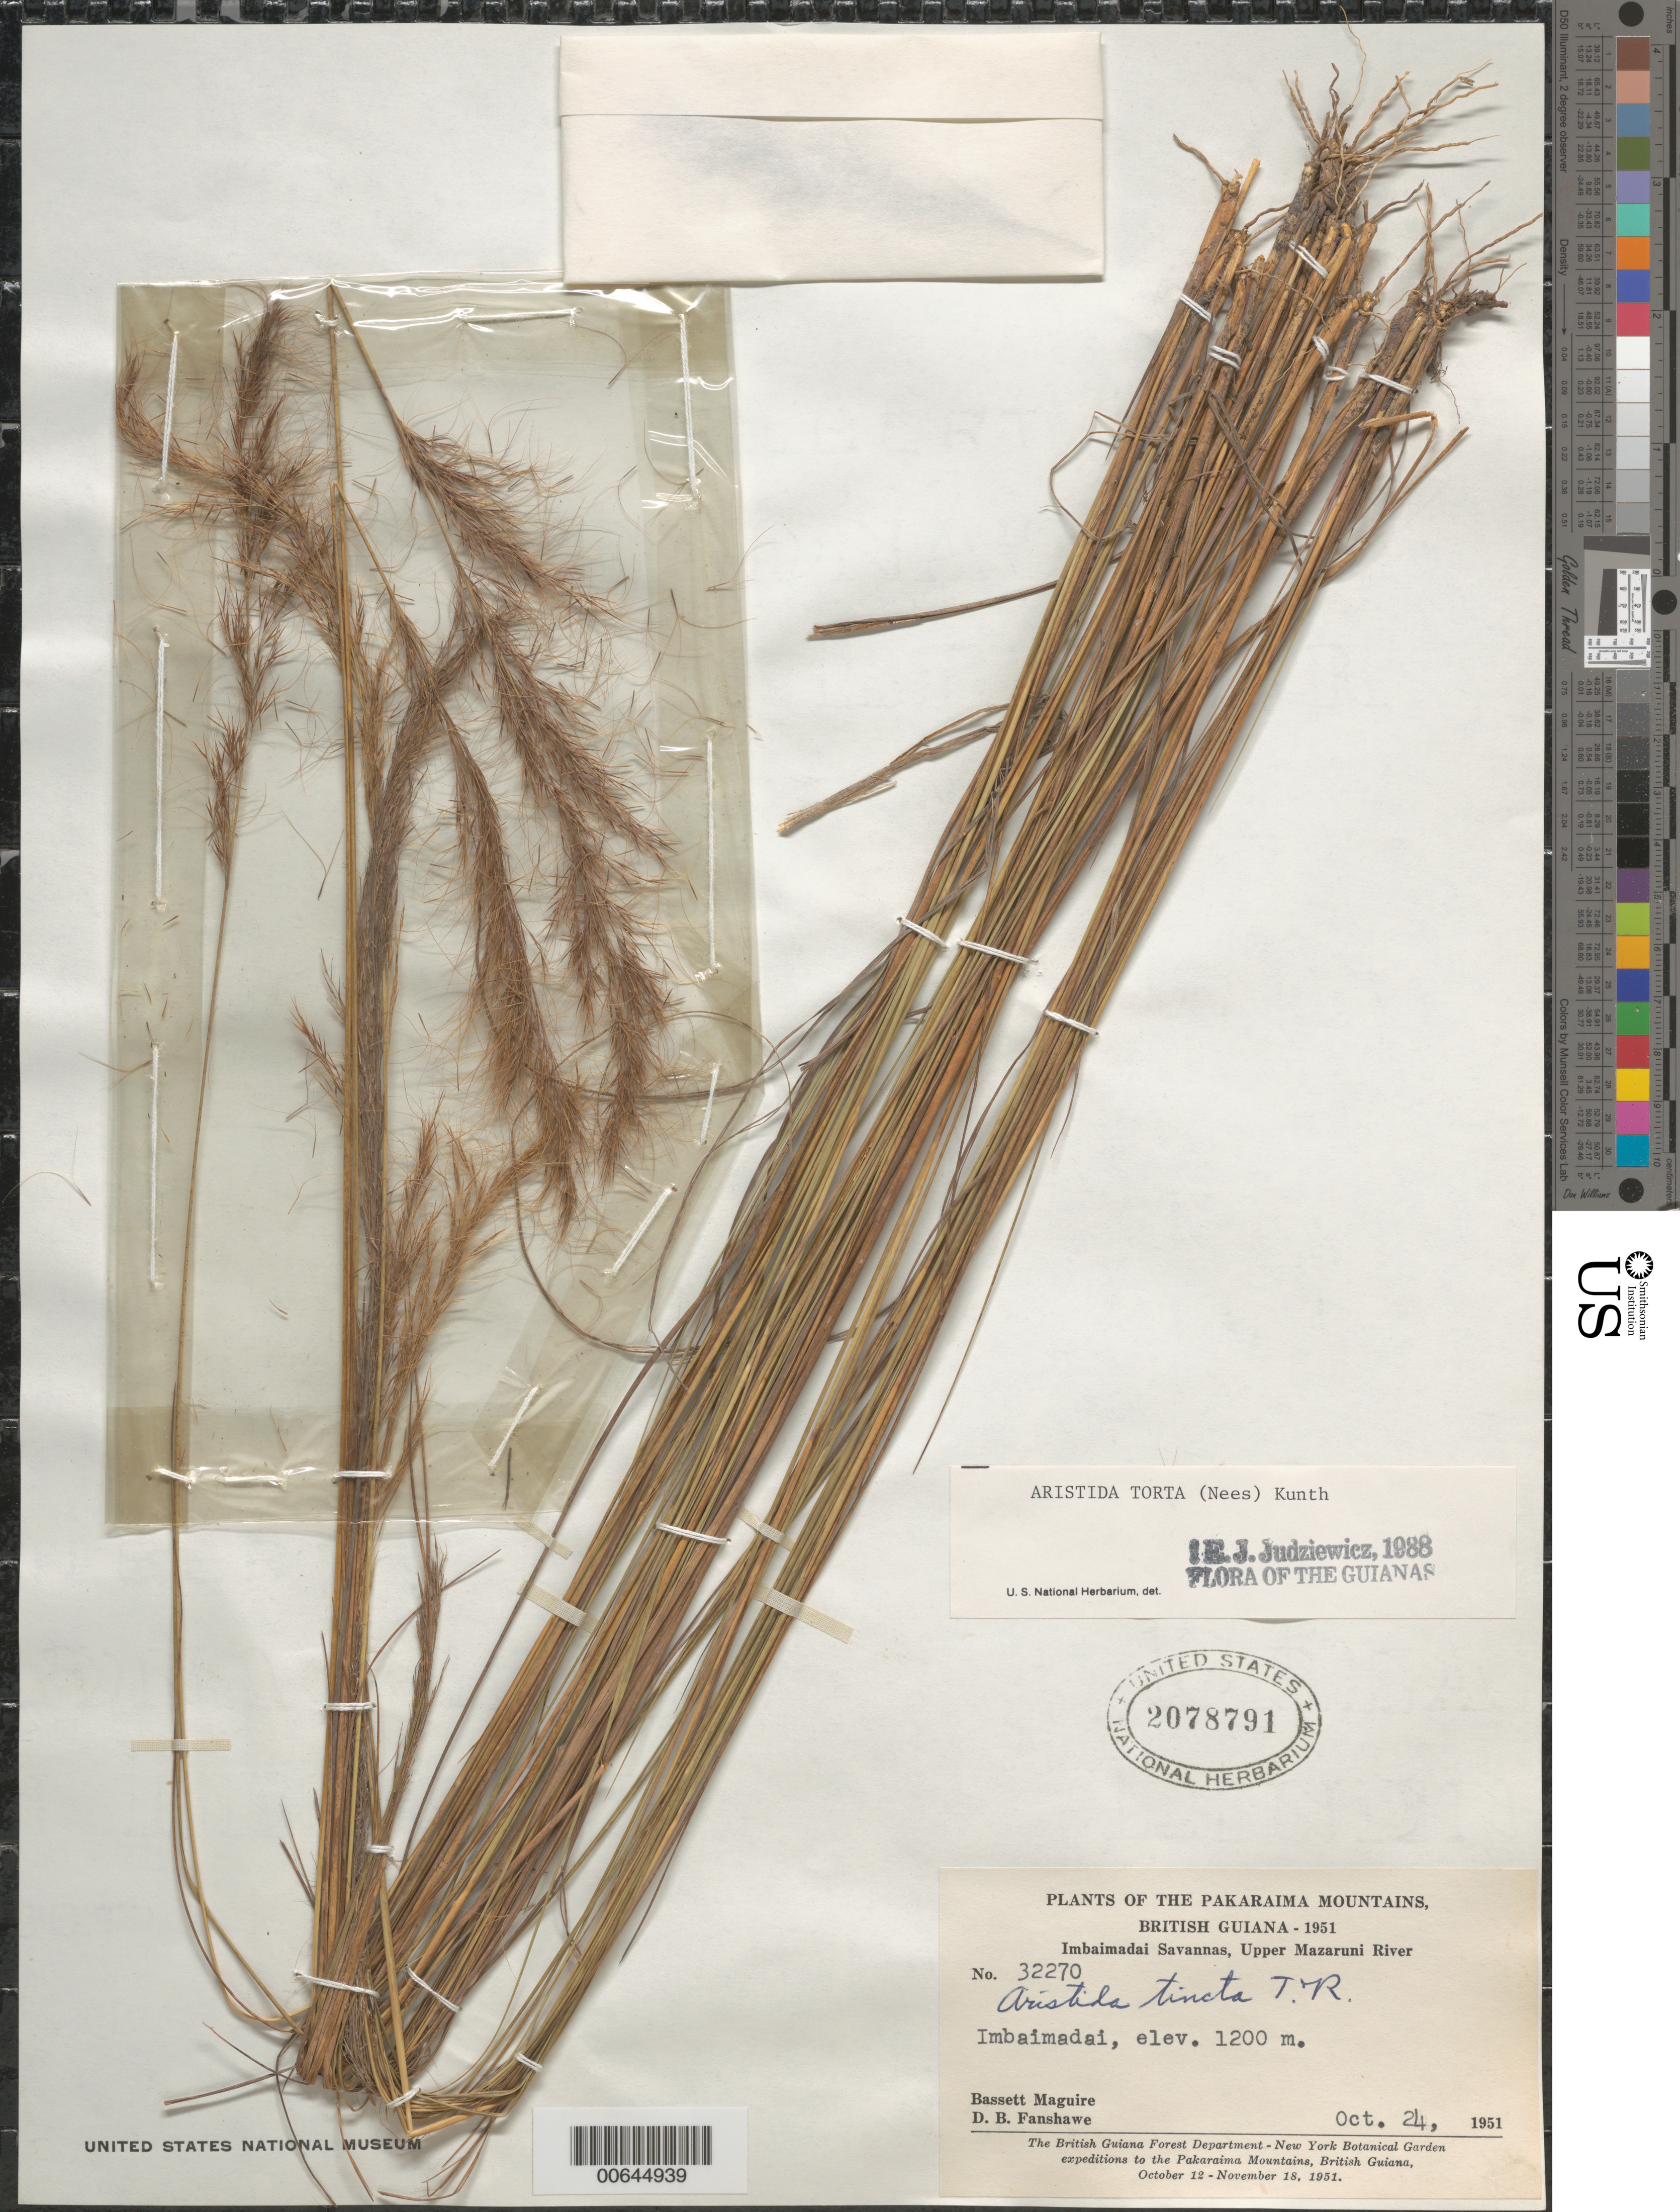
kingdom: Plantae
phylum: Tracheophyta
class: Liliopsida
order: Poales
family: Poaceae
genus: Aristida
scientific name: Aristida torta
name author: (Nees) Kunth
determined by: Judziewicz, E. J.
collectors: B. Maguire & D. B. Fanshawe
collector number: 32270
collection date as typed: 24-Oct-51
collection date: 1951-10-24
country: Guyana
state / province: Cuyuni-Mazaruni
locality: Imbaimadai Savannas, Pakaraima Mts., Upper Mazaruni River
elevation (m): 1200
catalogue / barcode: US 2078791